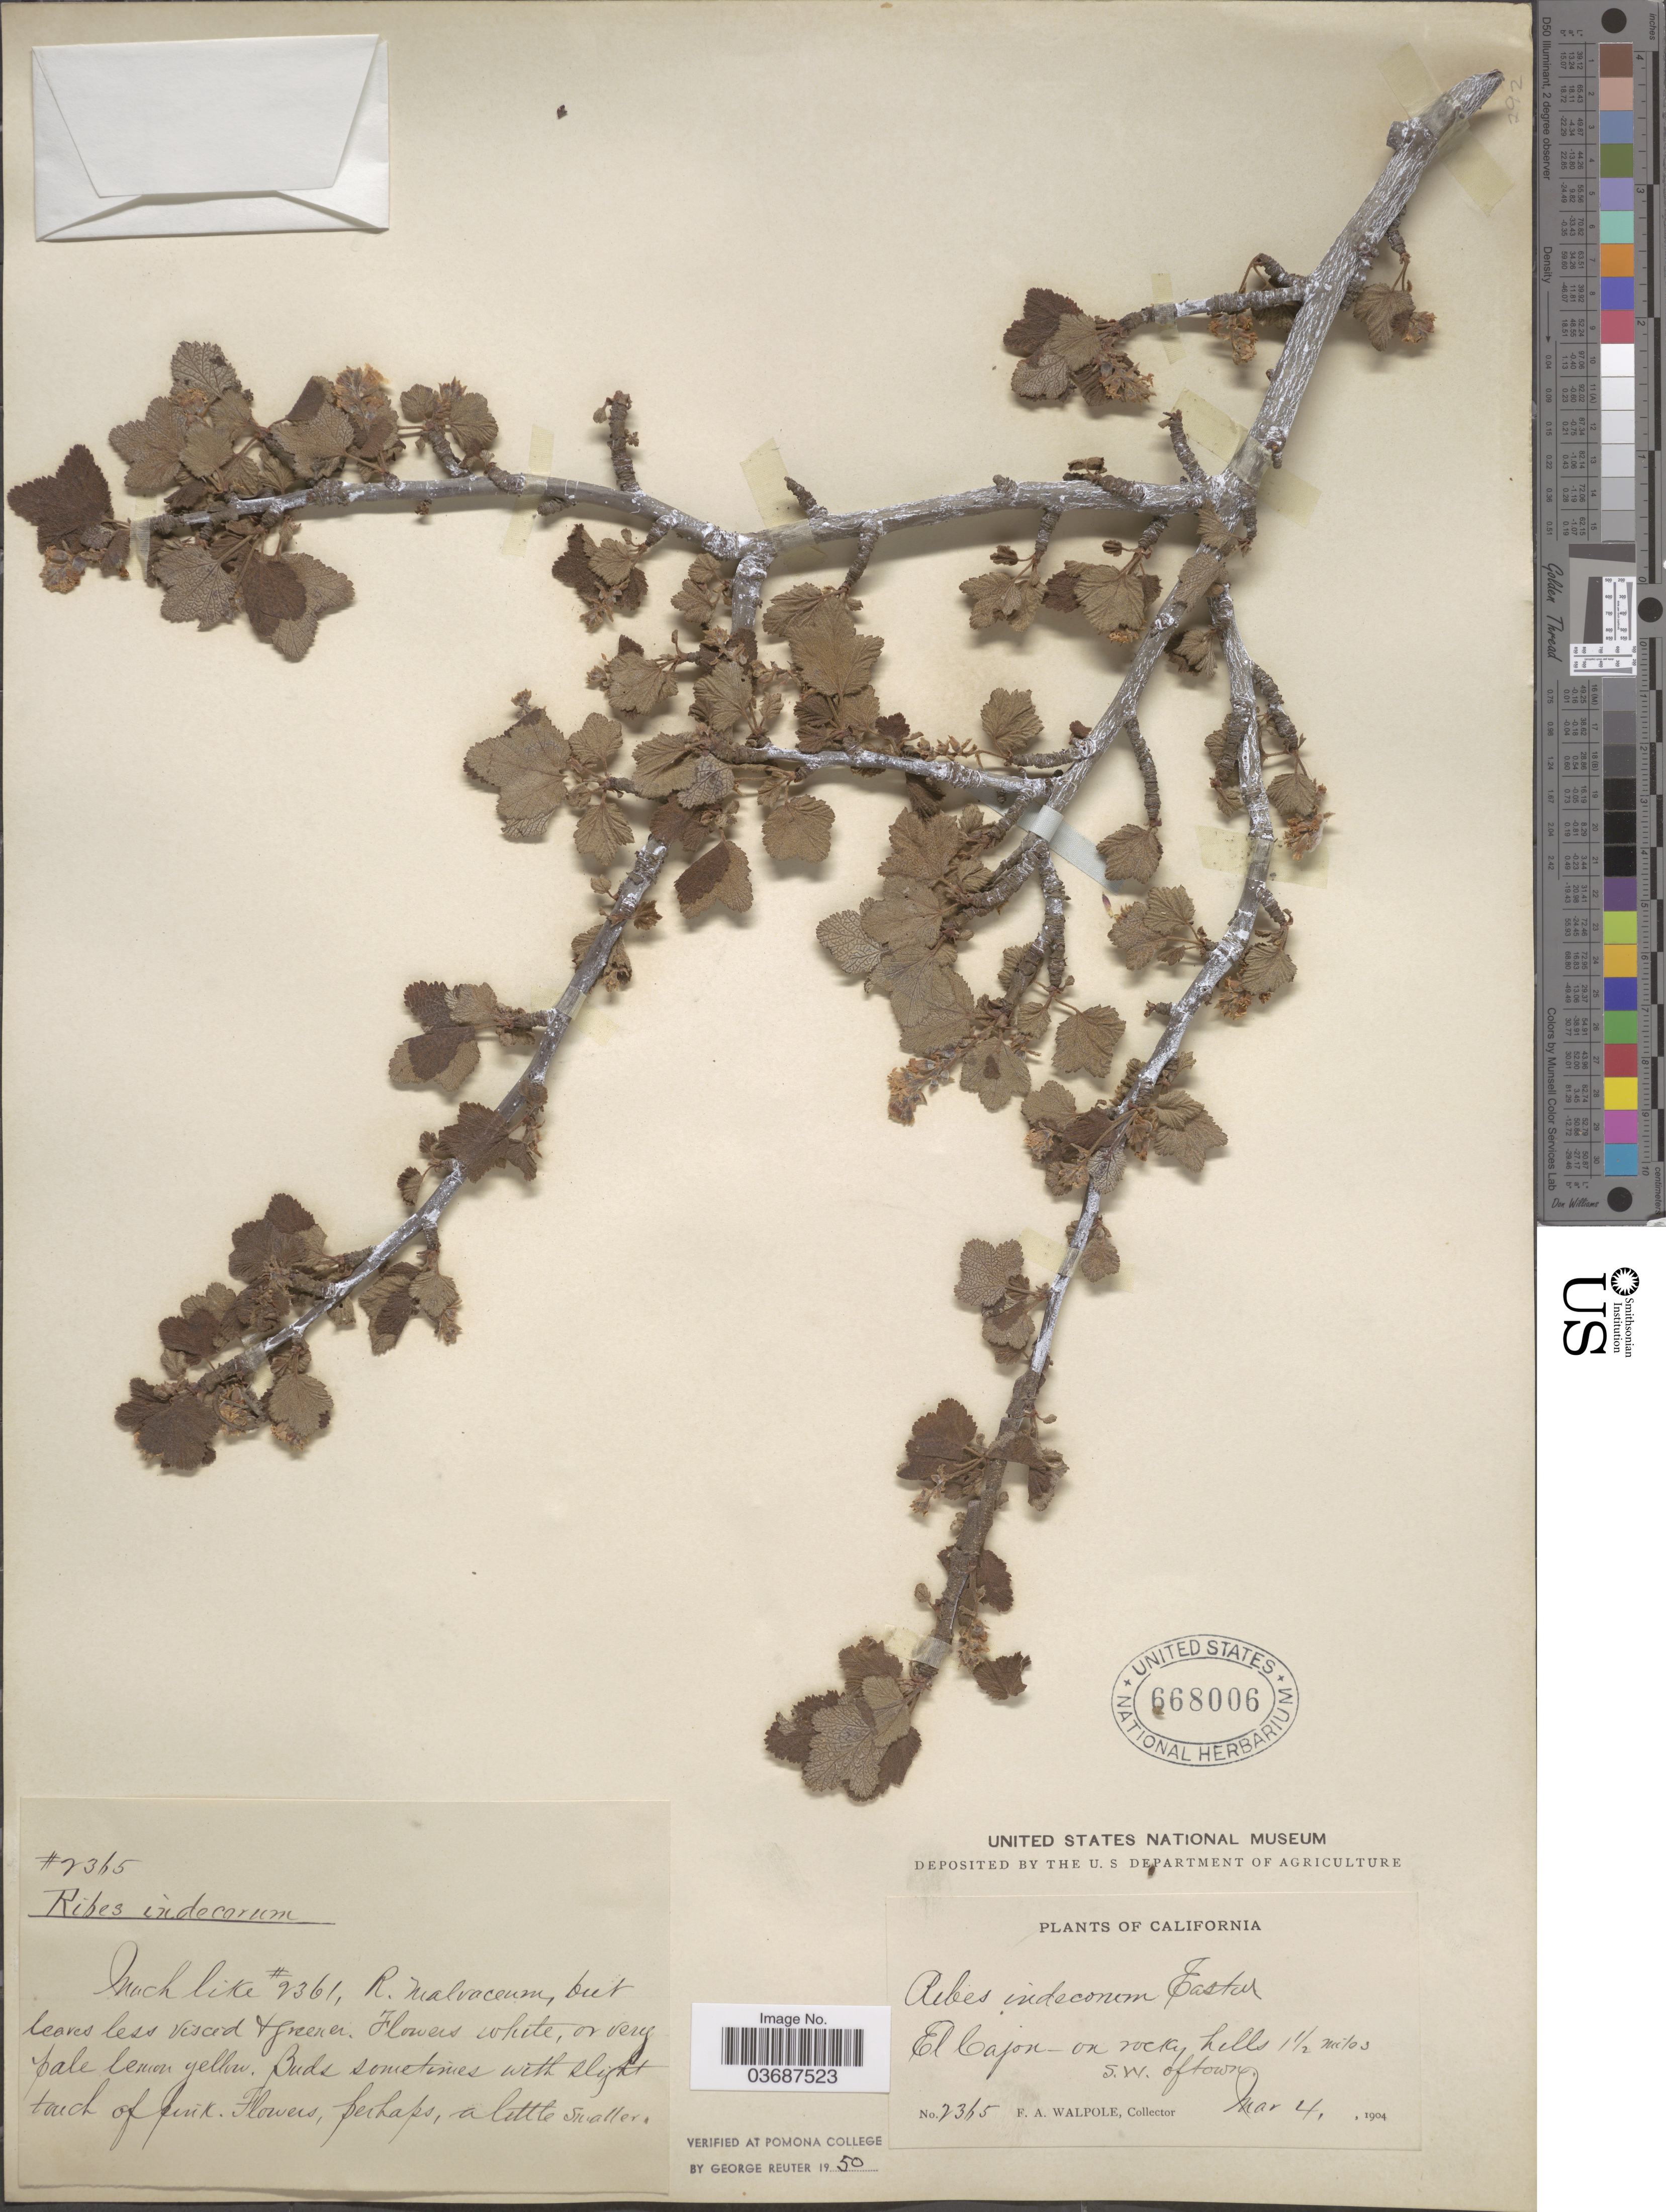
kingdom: Plantae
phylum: Tracheophyta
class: Magnoliopsida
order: Saxifragales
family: Grossulariaceae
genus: Ribes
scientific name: Ribes indecorum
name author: Eastw.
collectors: F. Walpole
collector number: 2365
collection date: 1904-03-04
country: United States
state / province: California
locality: El Cajon- on rocky hills 1½ miles S.W. of town.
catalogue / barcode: US 668006